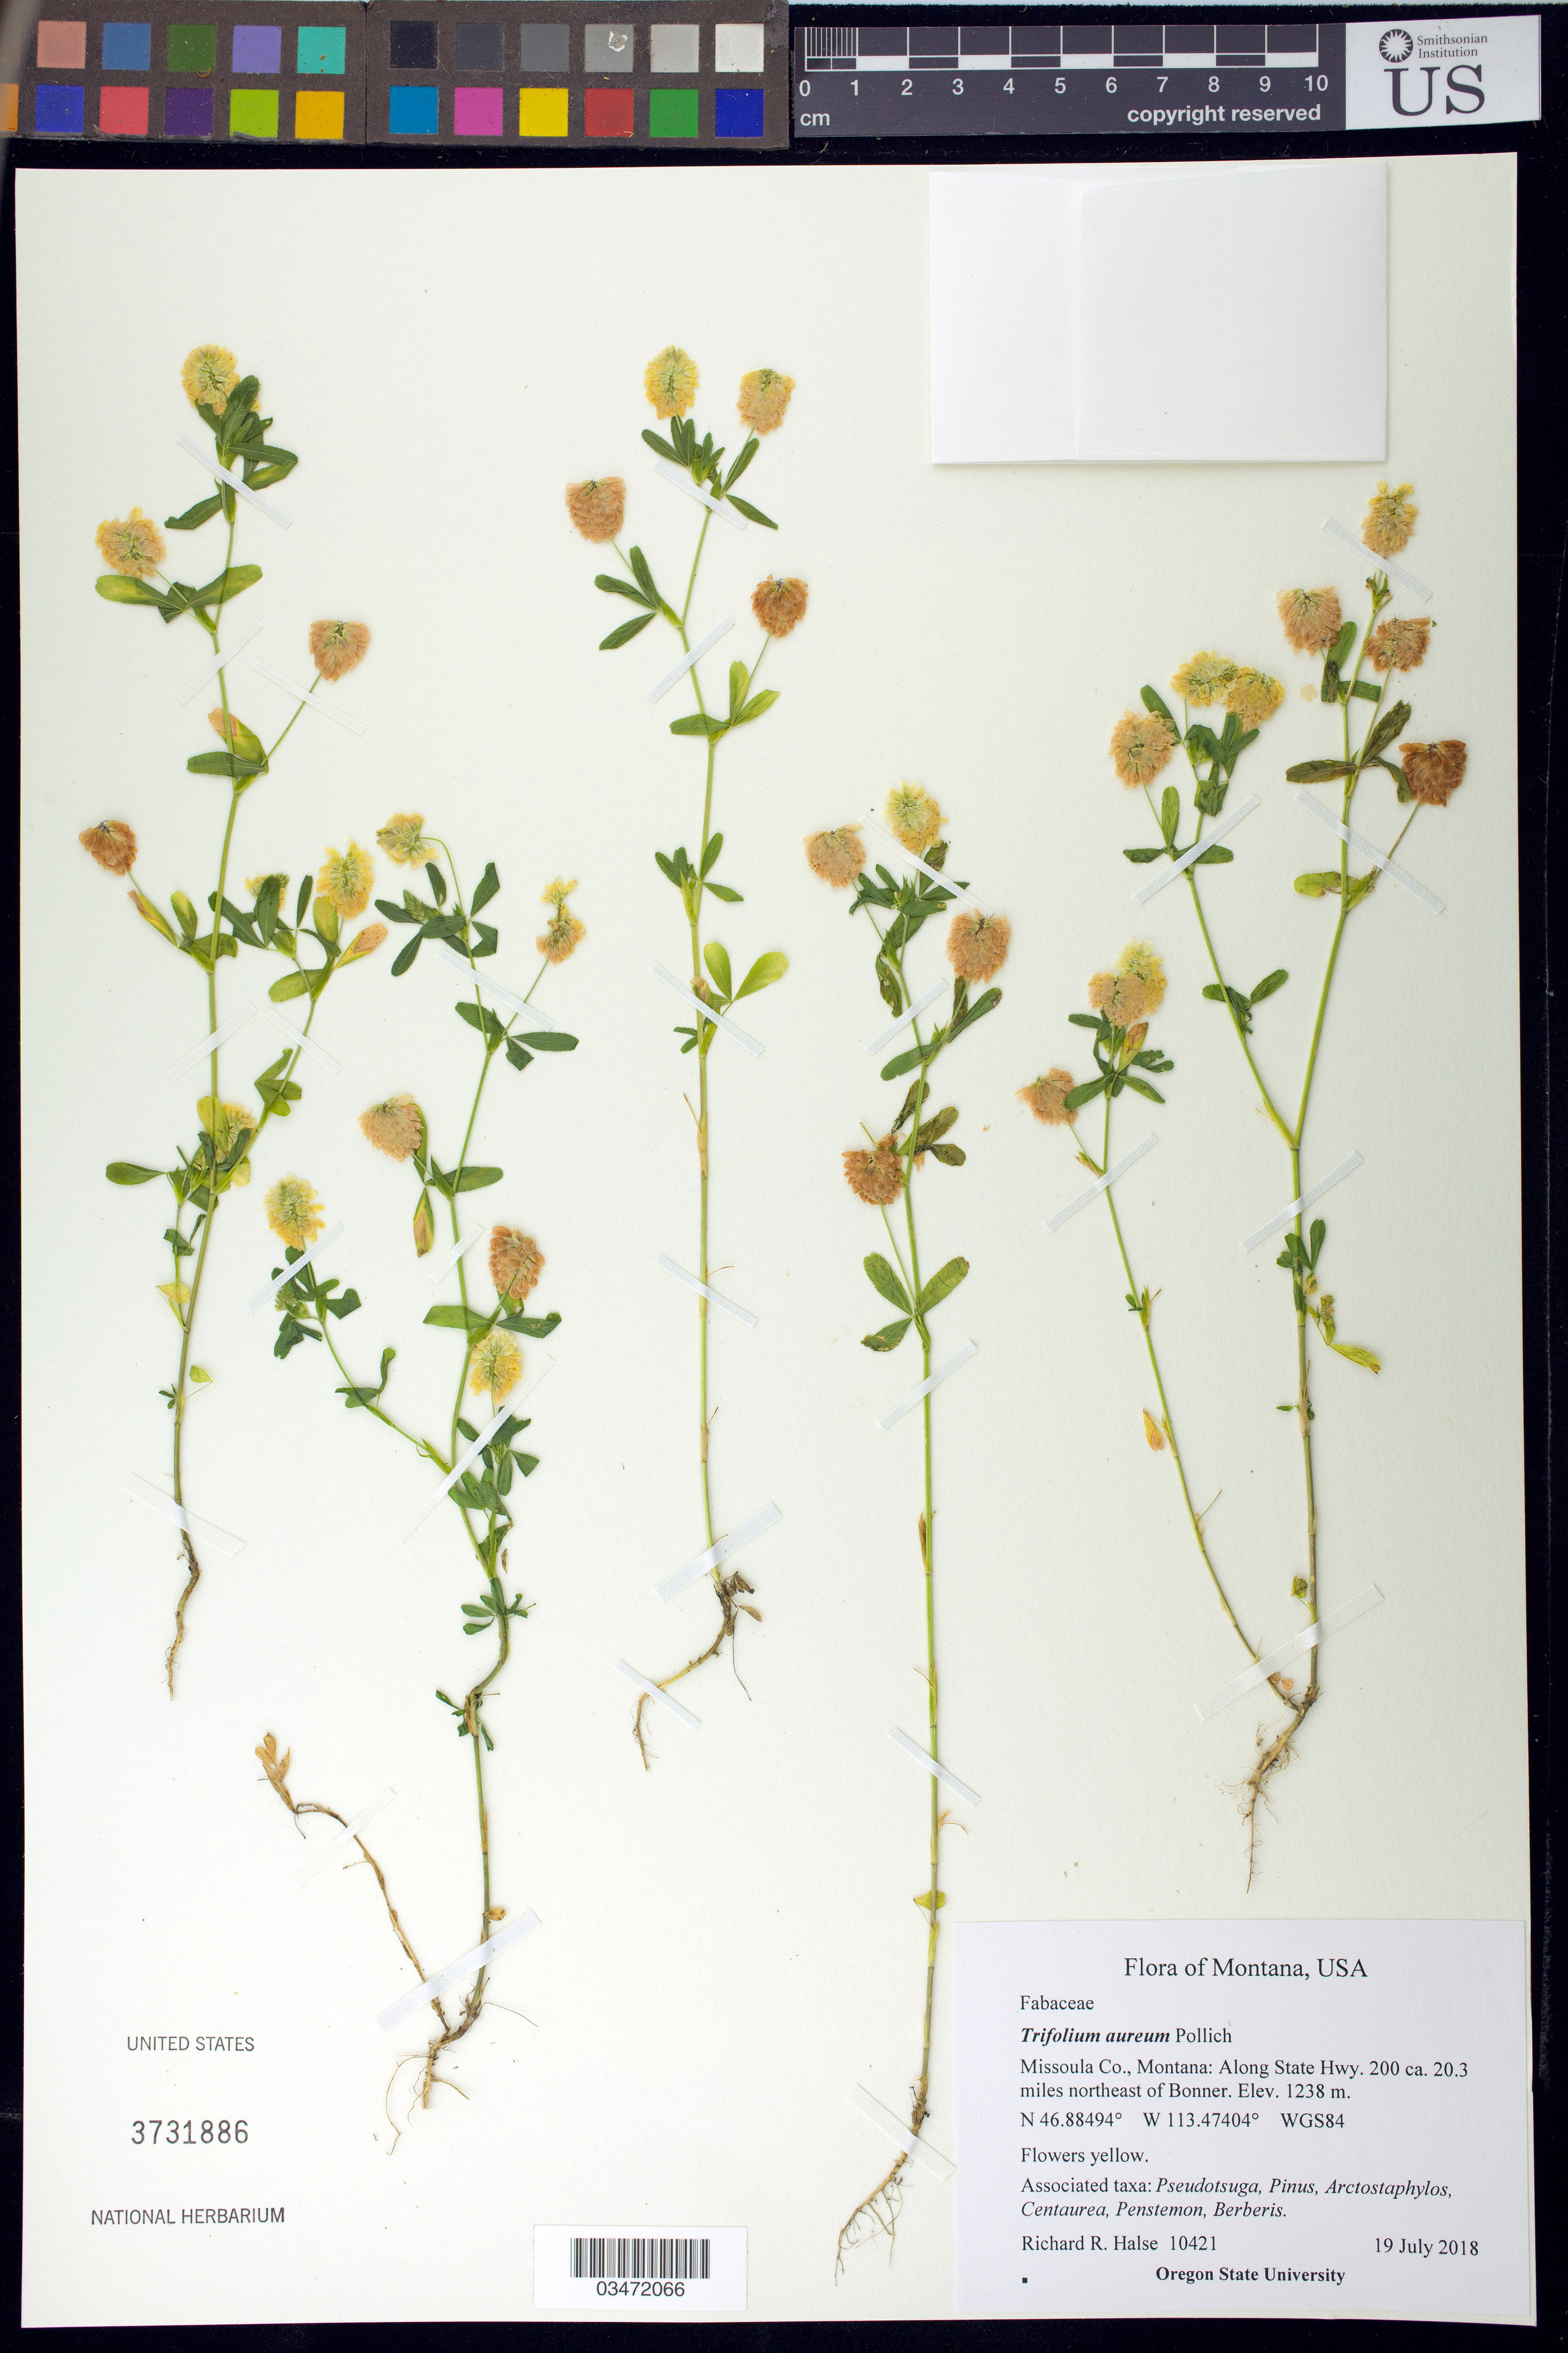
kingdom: Plantae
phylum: Tracheophyta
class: Magnoliopsida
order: Fabales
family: Fabaceae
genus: Trifolium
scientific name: Trifolium aureum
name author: Pollich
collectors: R. Halse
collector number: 10421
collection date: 2018-07-19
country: United States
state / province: Montana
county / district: Missoula County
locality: State Hwy 200, ca. 20.3 miles NE of Bonner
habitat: Associated taxa: Pseudotsuga, Pinus, Arctostaphylos, Centaurea, Penstemon, Berberis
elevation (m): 1238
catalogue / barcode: US 3731886